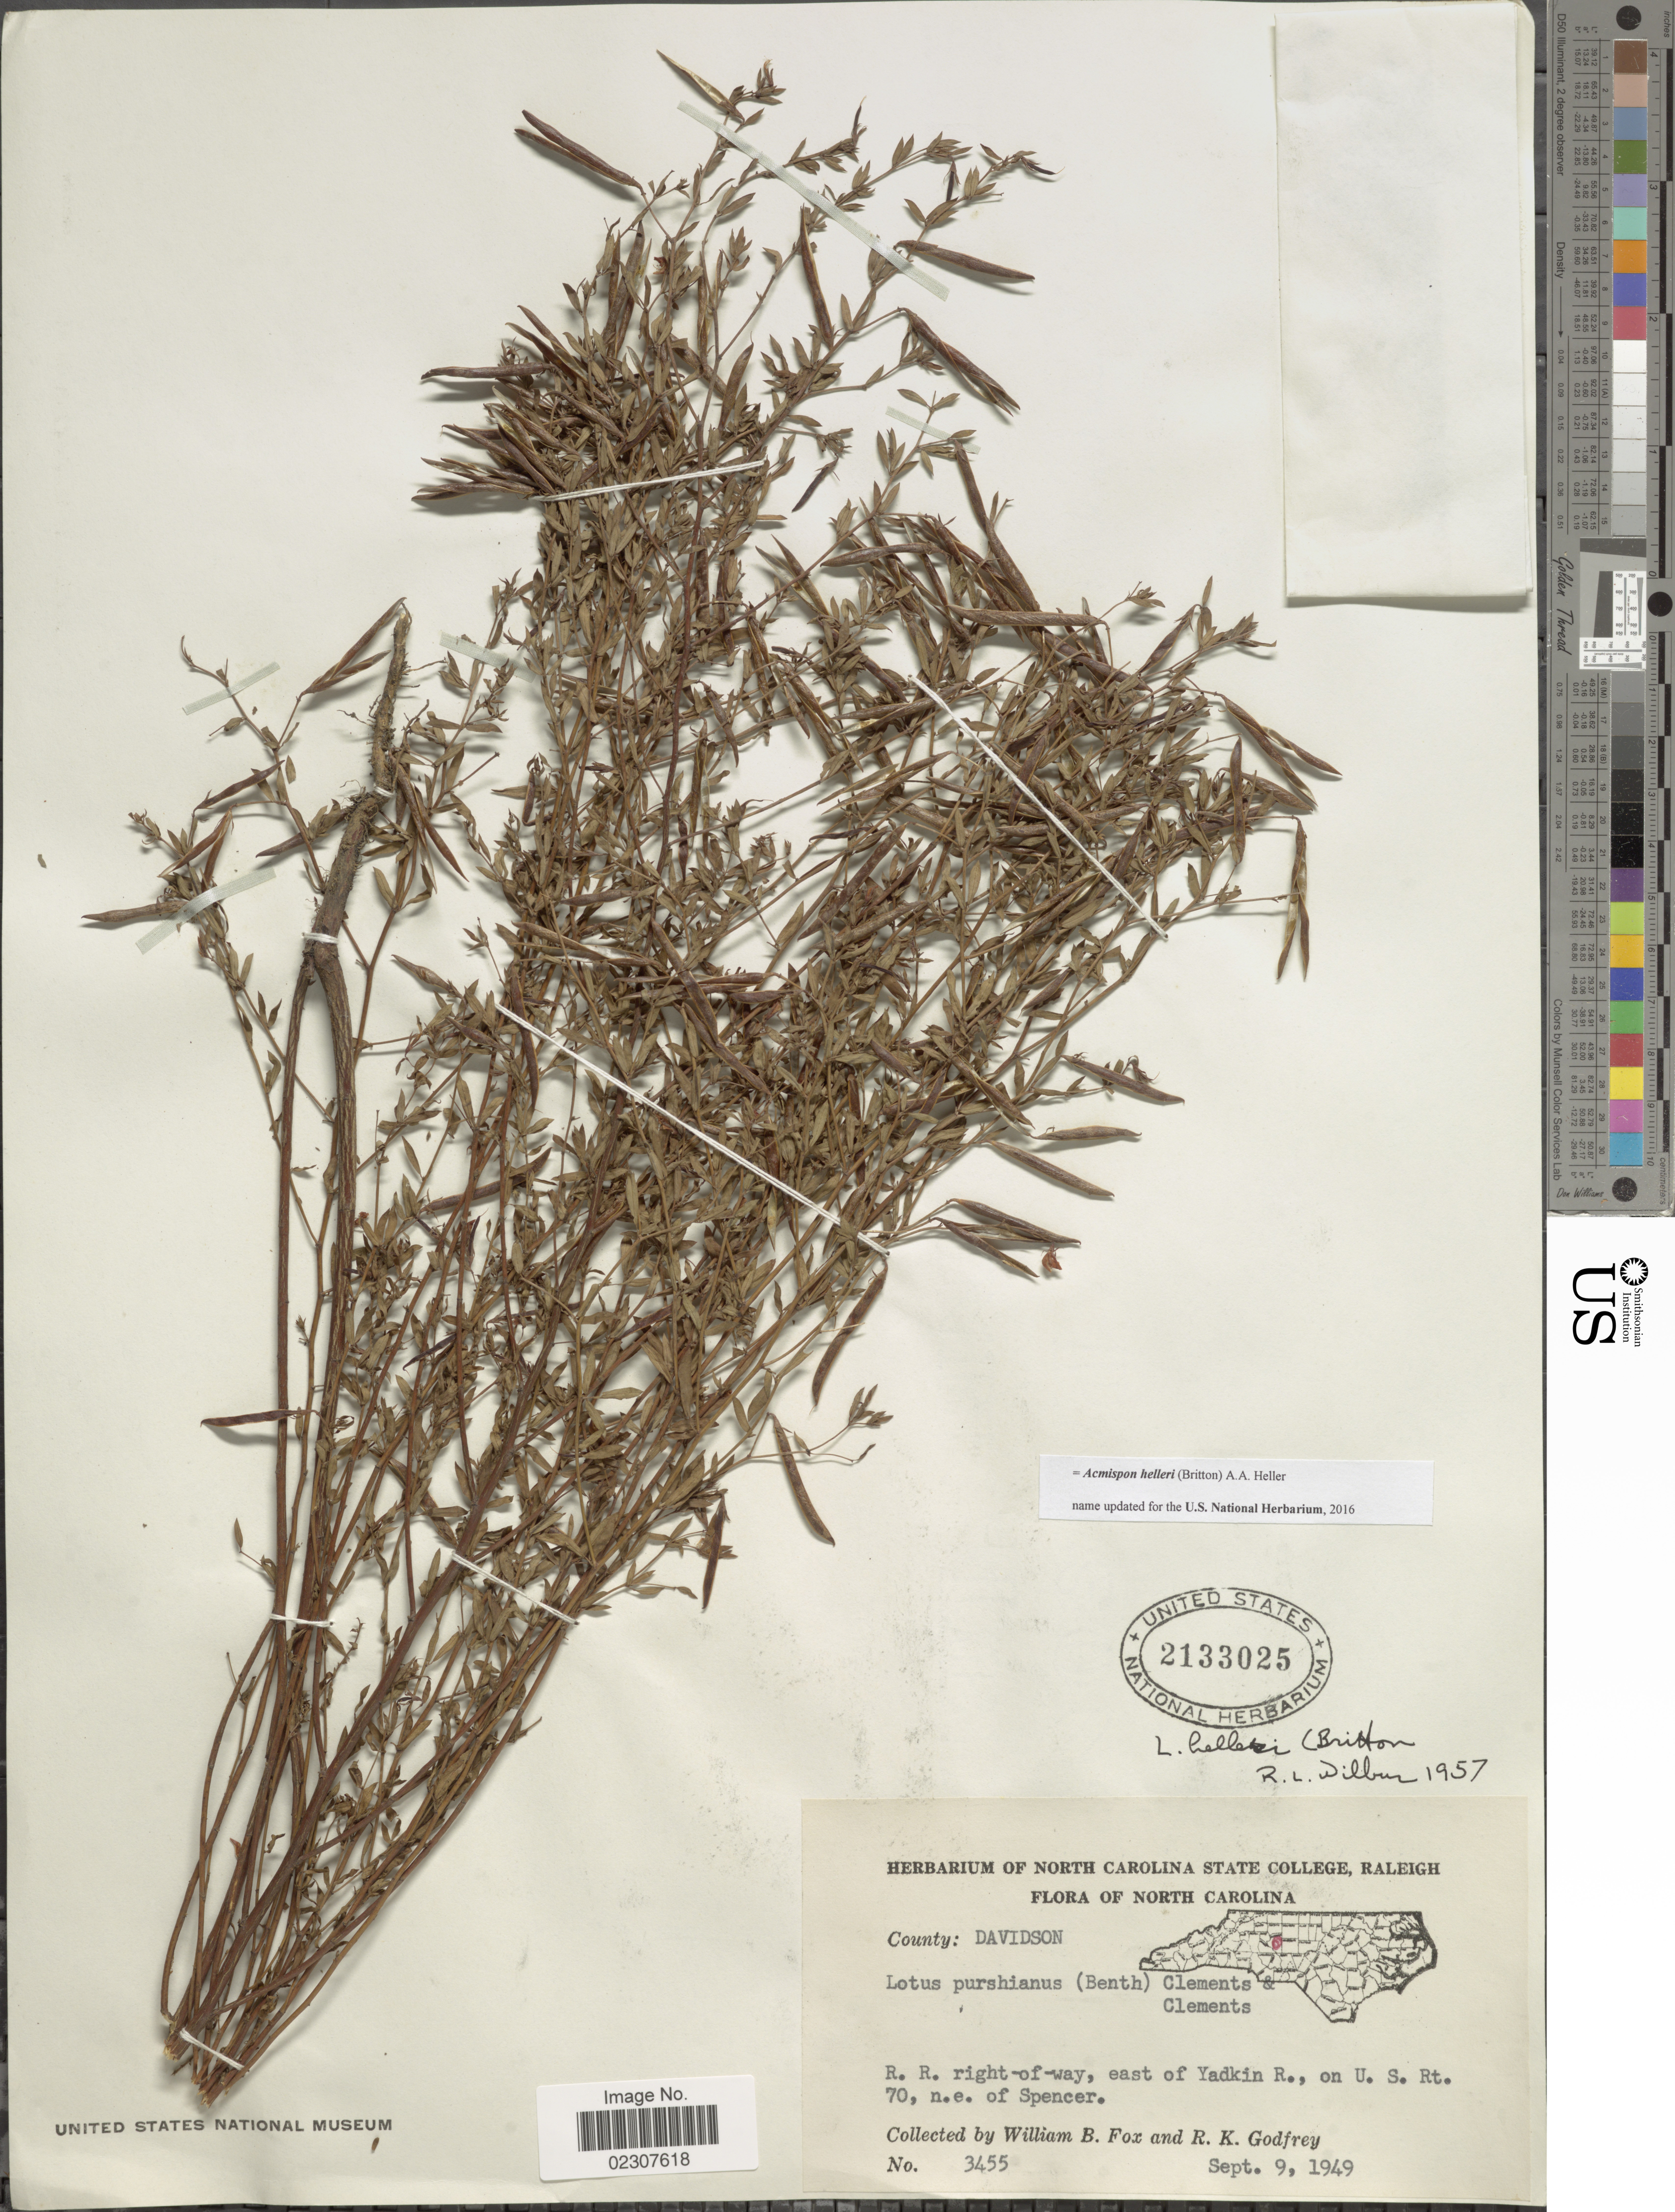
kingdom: Plantae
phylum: Tracheophyta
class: Magnoliopsida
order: Fabales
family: Fabaceae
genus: Acmispon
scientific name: Acmispon helleri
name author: (Britton) A. Heller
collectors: W. B. Fox & R. K. Godfrey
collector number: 3455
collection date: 1949-09-09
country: United States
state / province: North Carolina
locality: County: Davidson, R. R. right-of-way, east of Yadkin R., on U.S. Rt. 70, n.e. of Spencer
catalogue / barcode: US 2133025